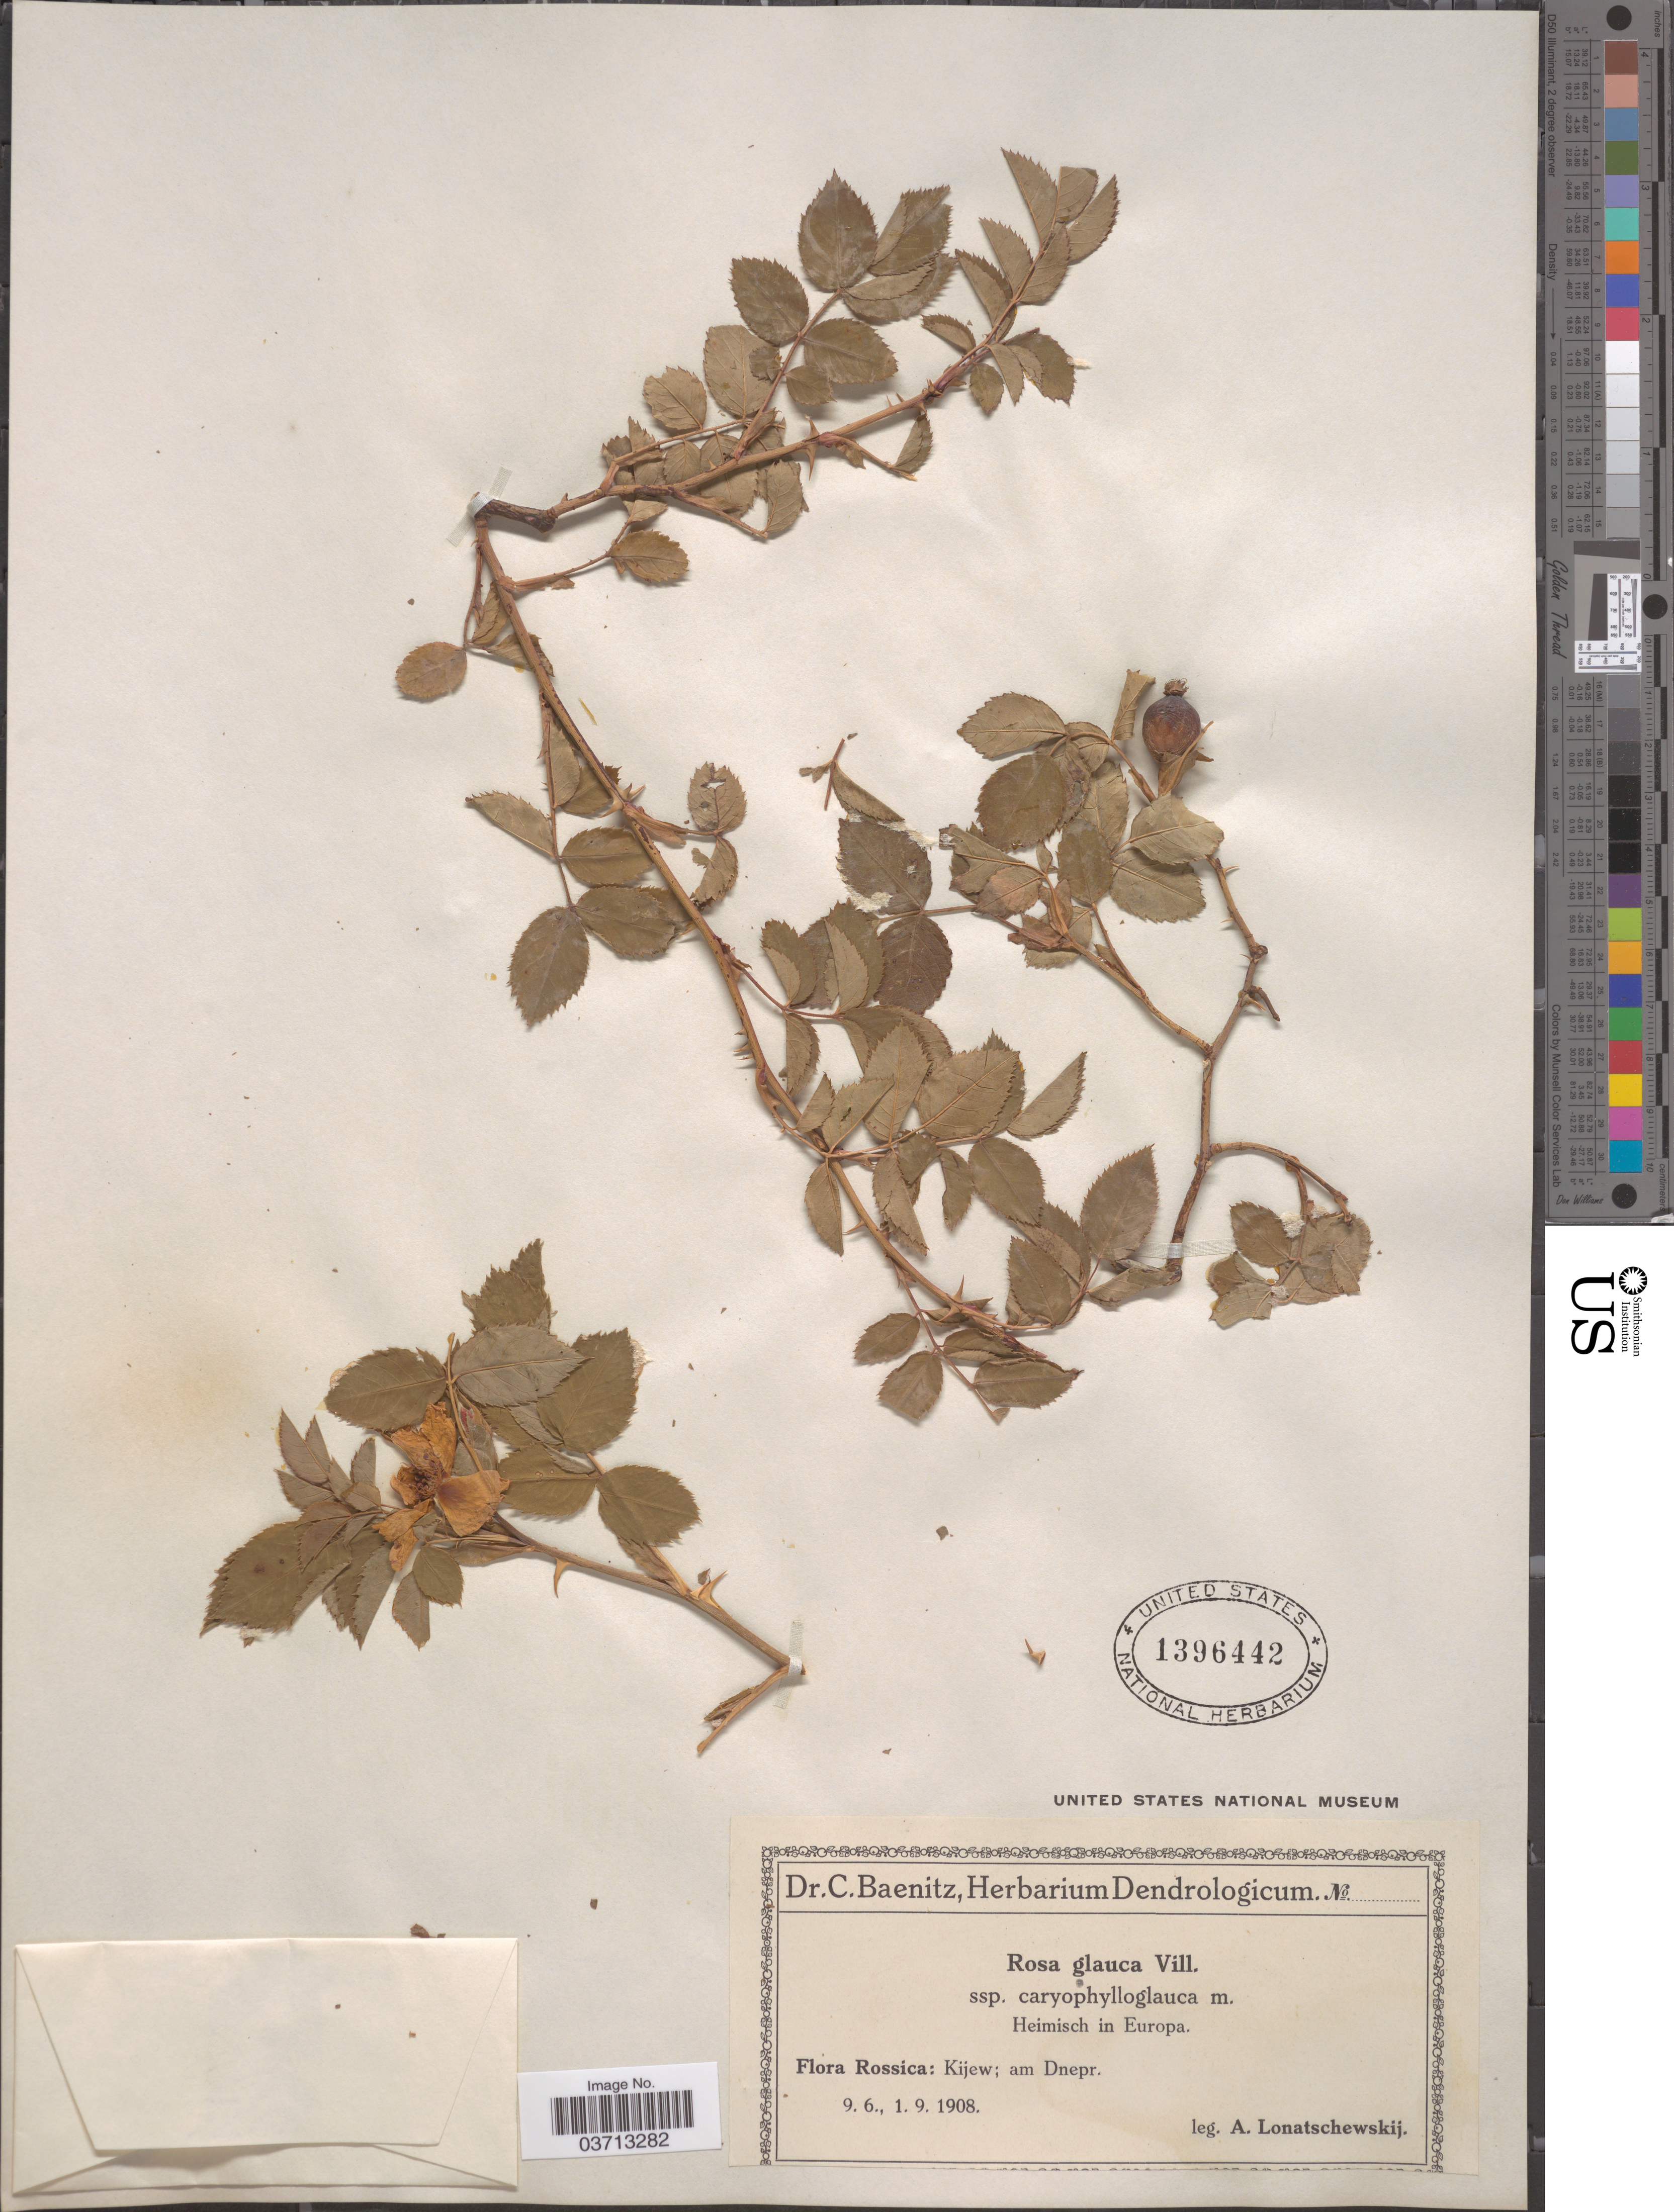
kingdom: Plantae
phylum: Tracheophyta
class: Magnoliopsida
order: Rosales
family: Rosaceae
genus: Rosa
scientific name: Rosa glauca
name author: Pourr.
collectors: A. Lonatschewskij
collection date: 1908-06-09/1908-09-01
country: Ukraine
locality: Rossica: Kijew; am Dnepr.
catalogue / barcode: US 1396442